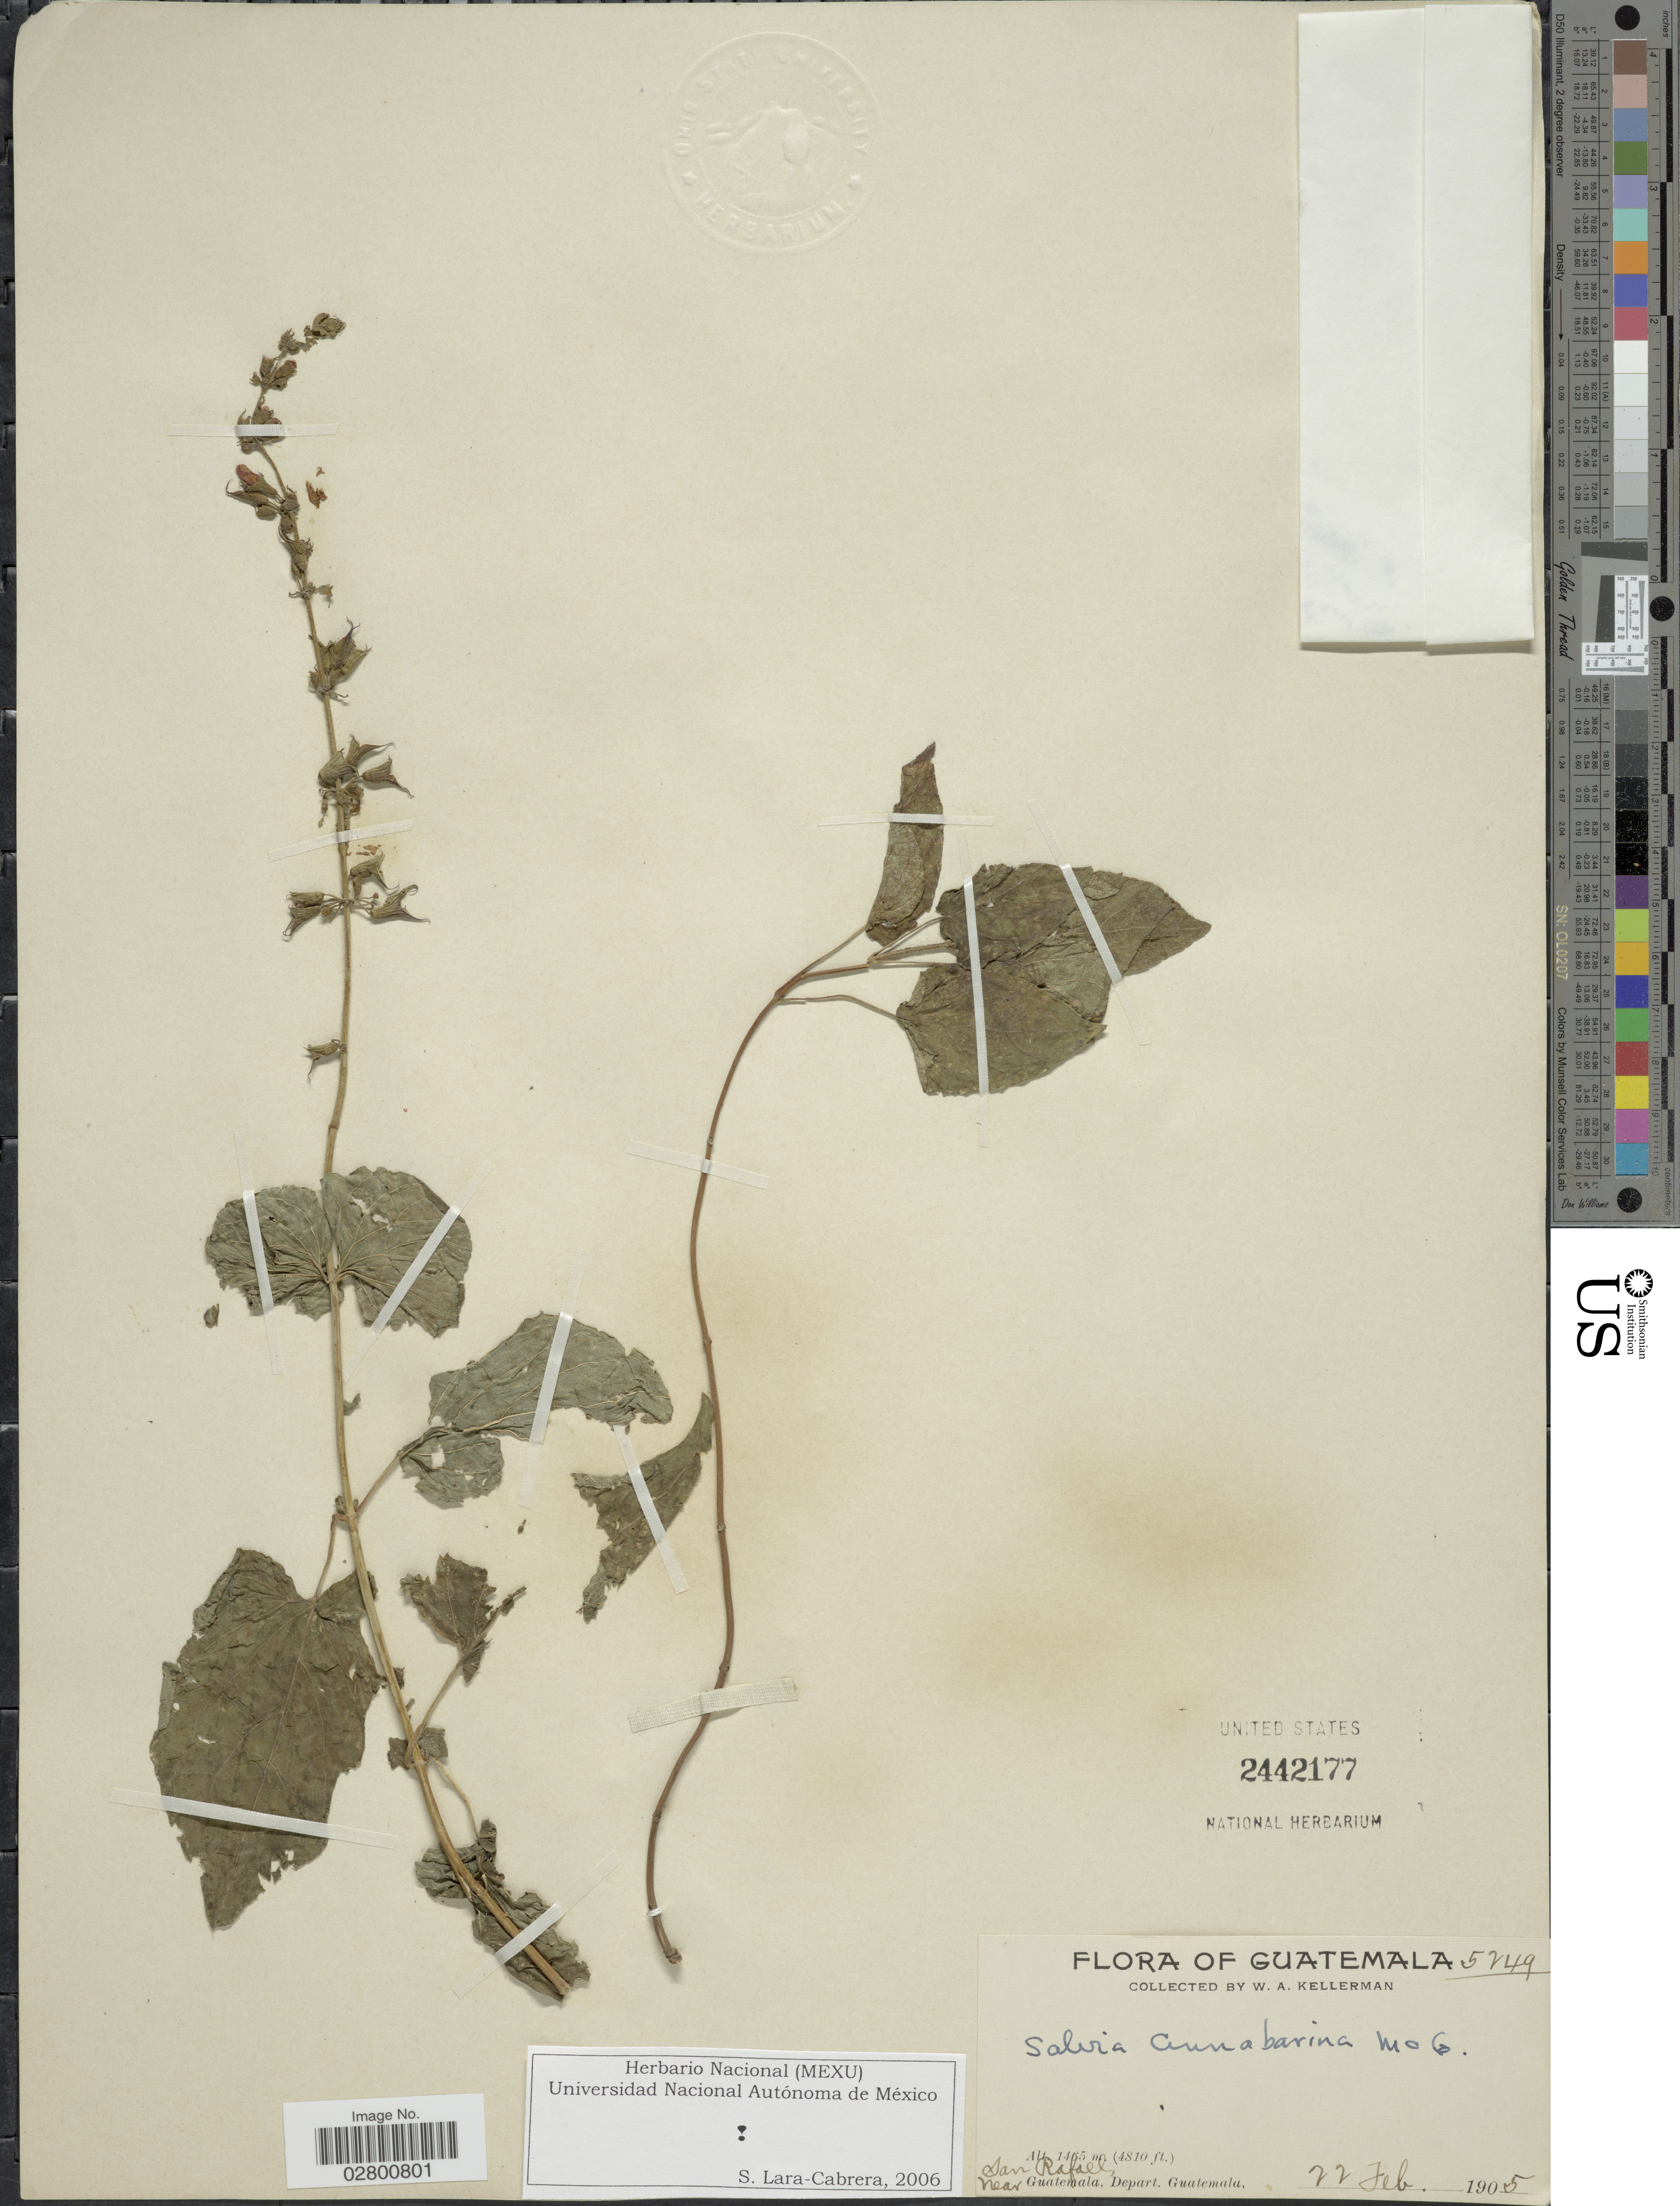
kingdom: Plantae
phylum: Tracheophyta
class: Magnoliopsida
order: Lamiales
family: Lamiaceae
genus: Salvia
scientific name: Salvia cinnabarina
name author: M. Martens & Galeotti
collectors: W. Kellerman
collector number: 5249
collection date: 1905-02-22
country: Guatemala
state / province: Guatemala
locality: San Rafael, near Guatemala, Depart. Guatemala.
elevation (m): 1465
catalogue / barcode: US 2442177